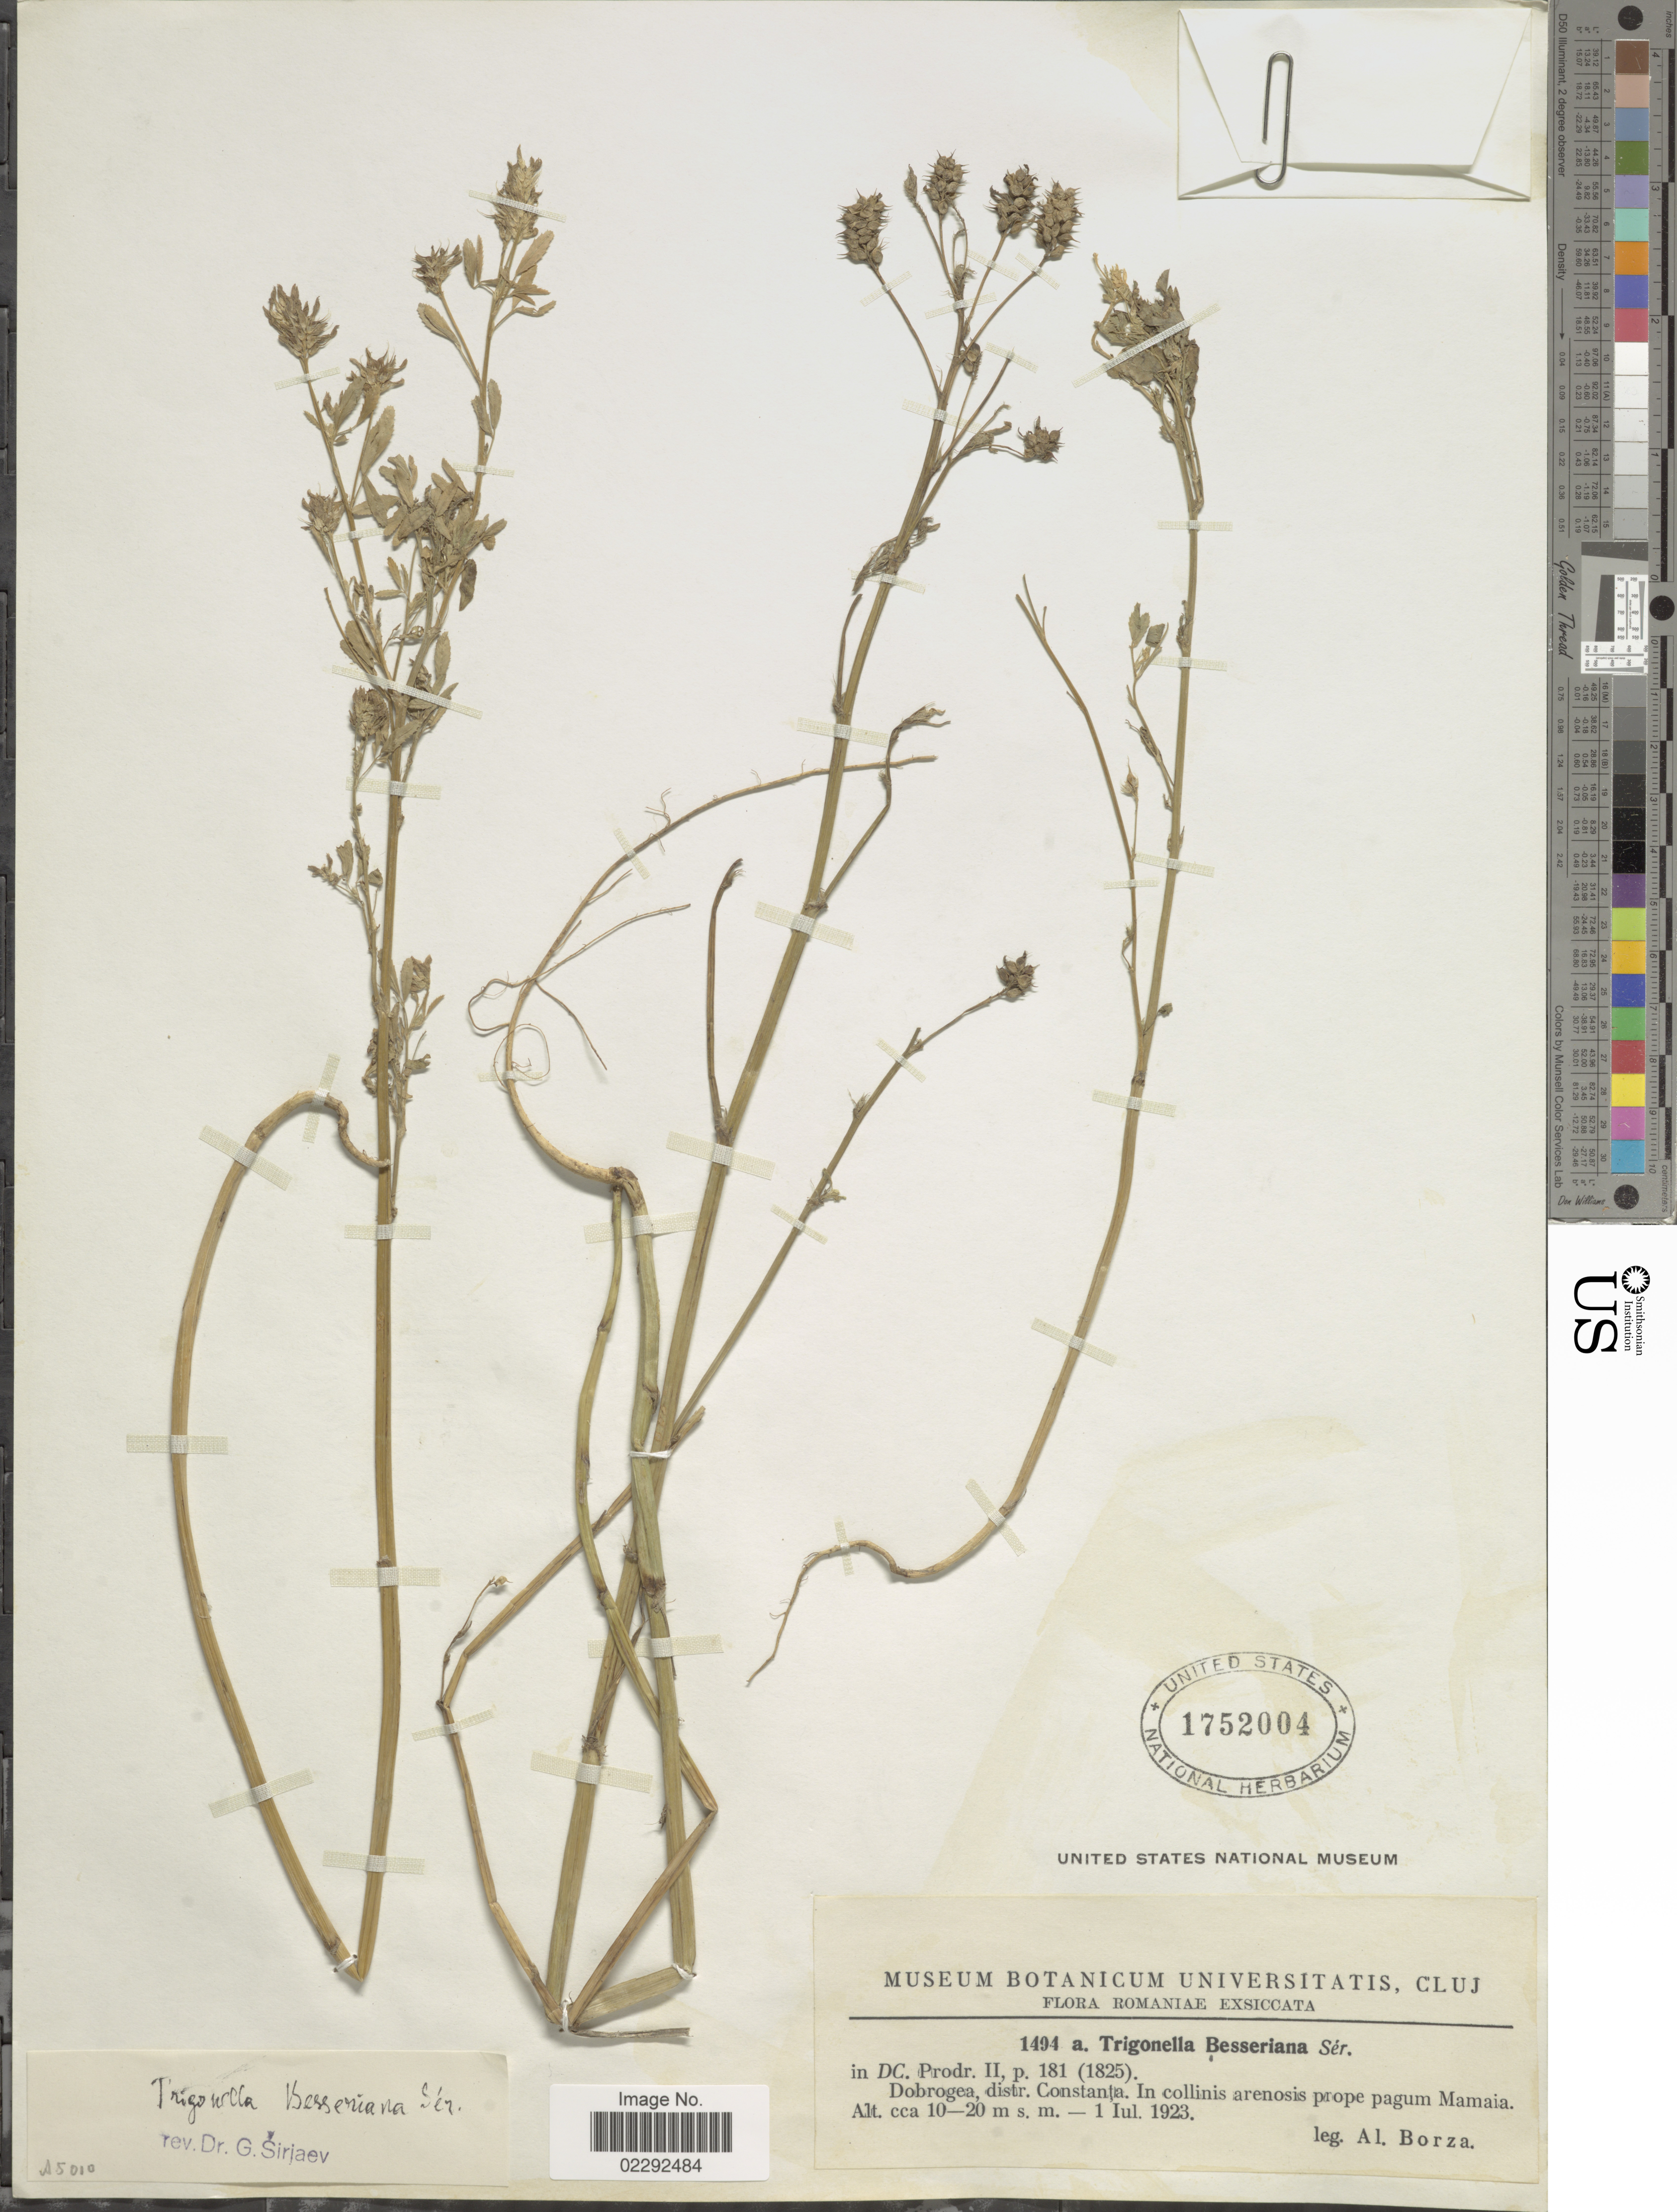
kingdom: Plantae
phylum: Tracheophyta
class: Magnoliopsida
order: Fabales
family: Fabaceae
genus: Trigonella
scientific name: Trigonella besseriana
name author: Ser.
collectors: A. Borza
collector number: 1494a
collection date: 1923-07-01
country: Romania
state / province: Constanta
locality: Dobrogea. prope pagum Mamaia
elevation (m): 10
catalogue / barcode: US 1752004